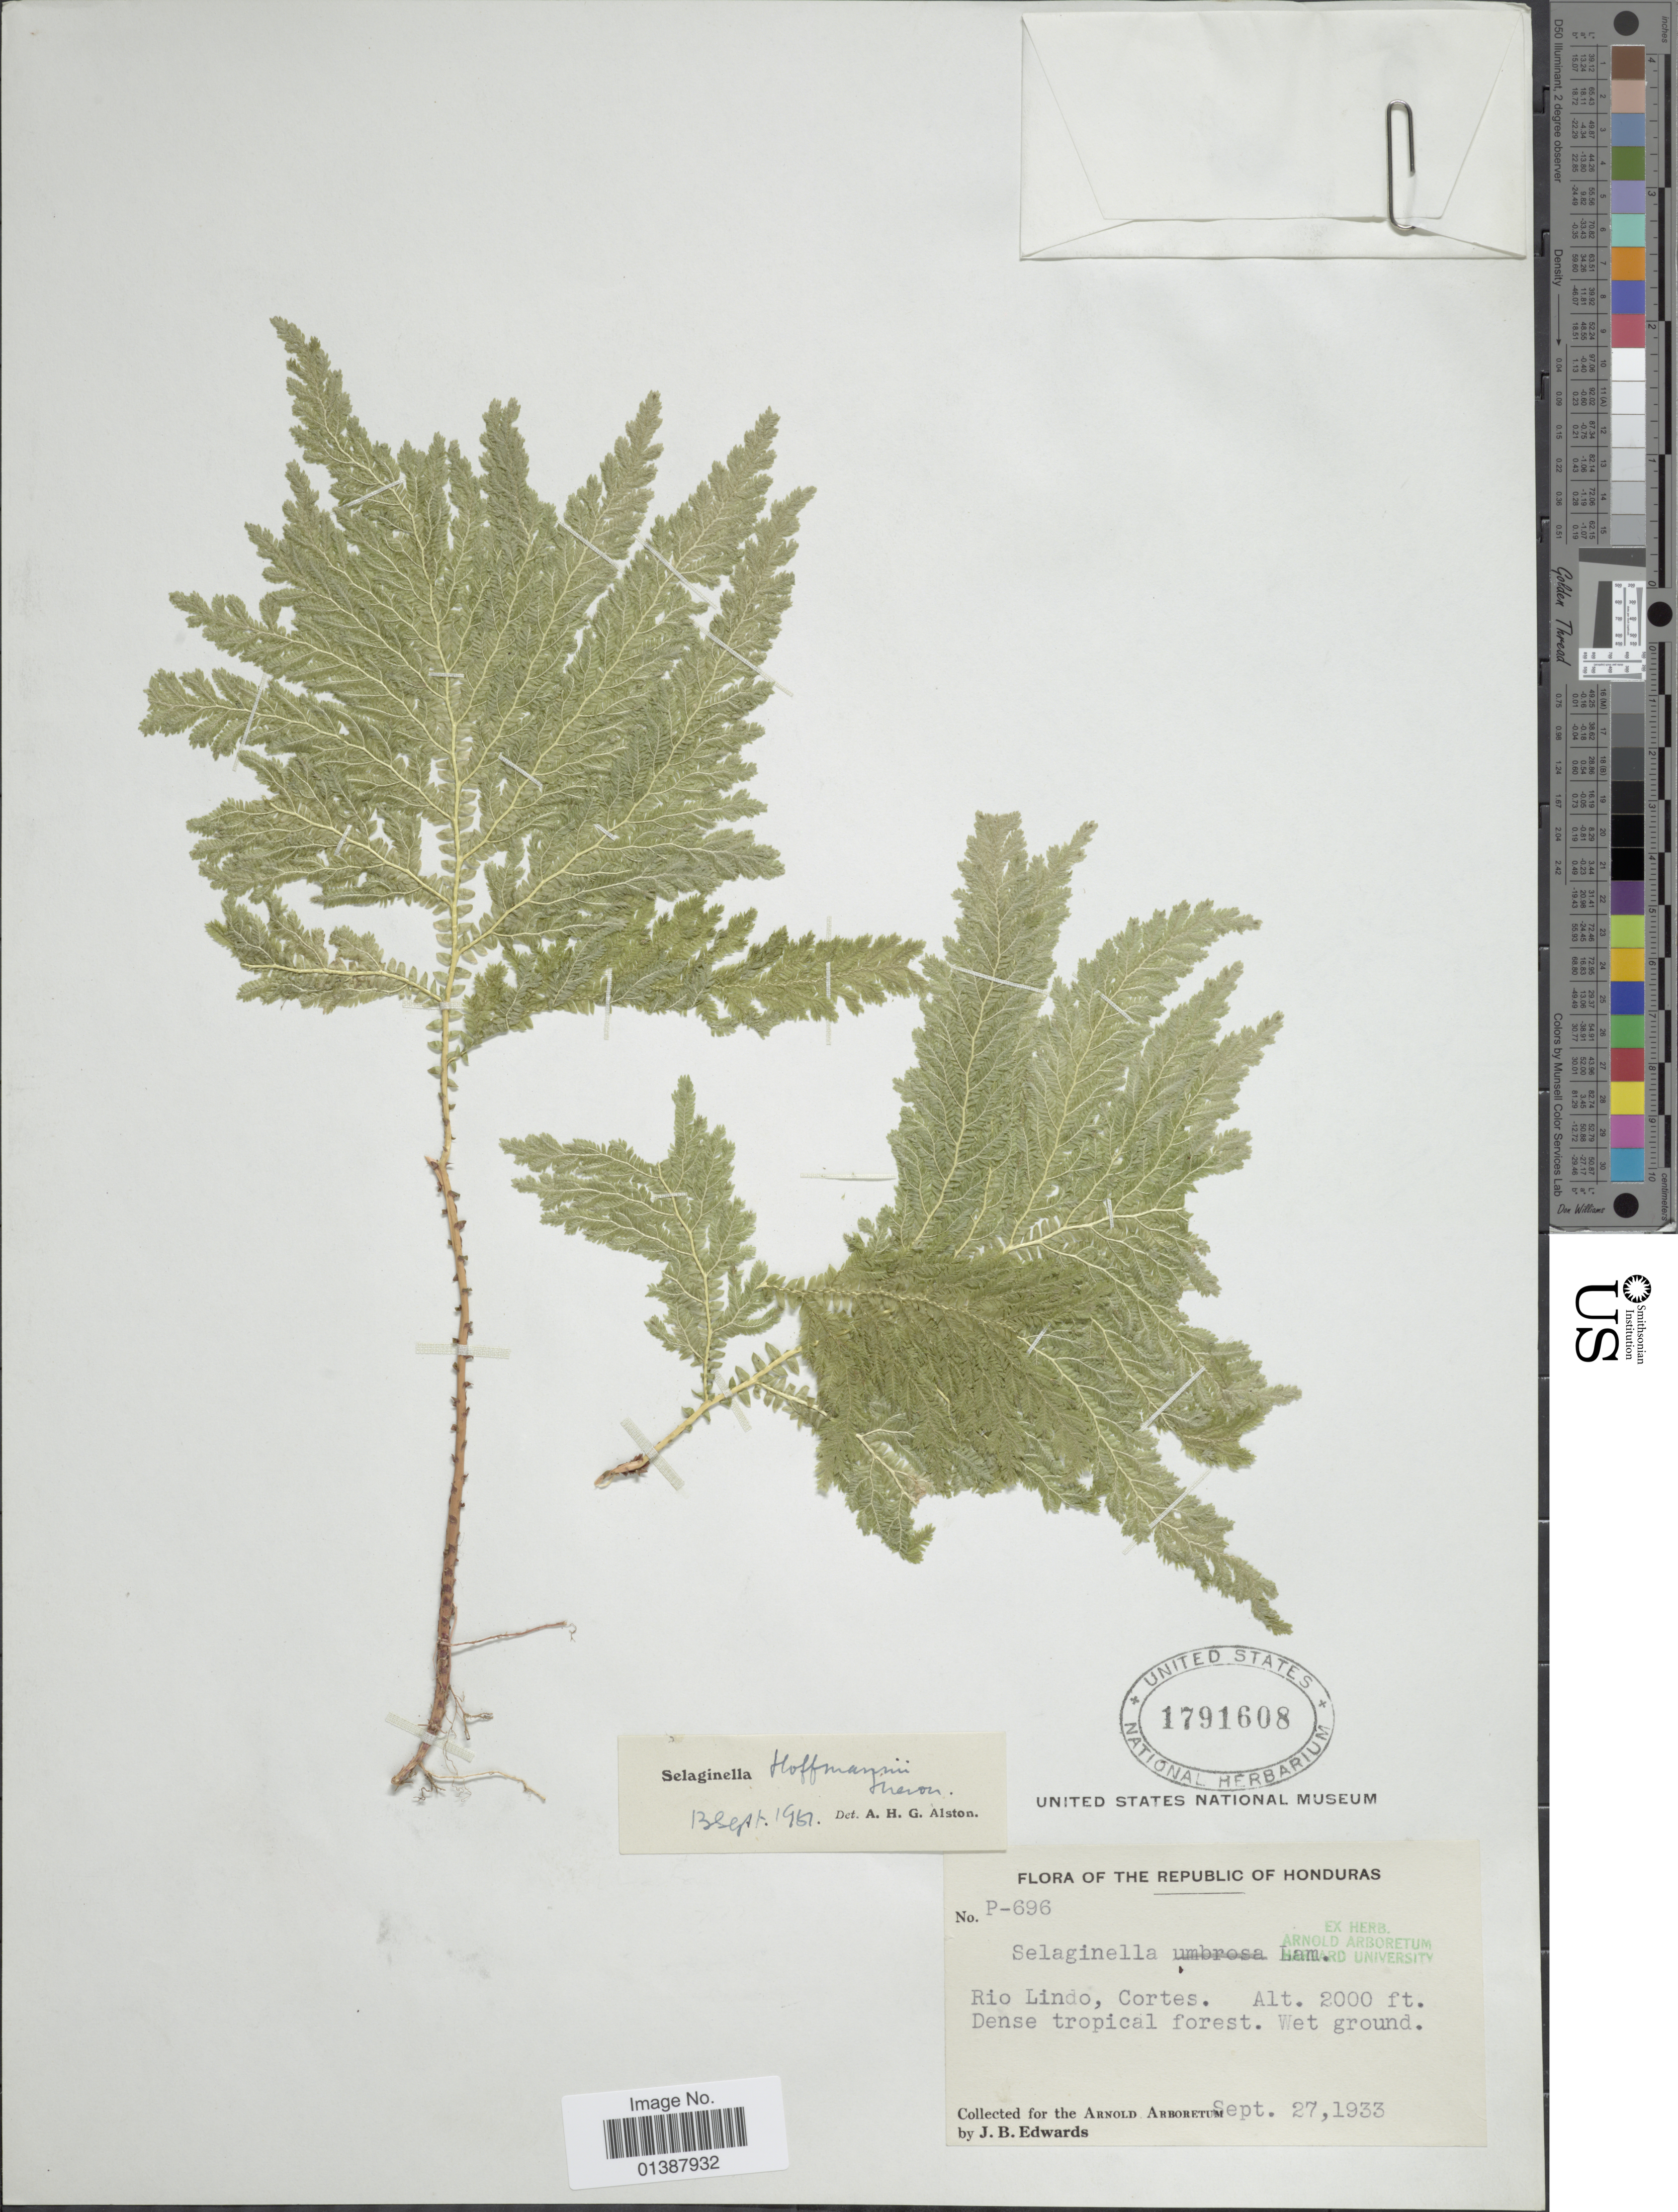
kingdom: Plantae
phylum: Tracheophyta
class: Lycopodiopsida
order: Selaginellales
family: Selaginellaceae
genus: Selaginella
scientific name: Selaginella hoffmannii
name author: Hieron.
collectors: J. B. Edwards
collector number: P-696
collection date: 1933-09-27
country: Honduras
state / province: Cortés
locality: The Republic of Honduras, Rio Lindo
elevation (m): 610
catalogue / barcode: US 1791608